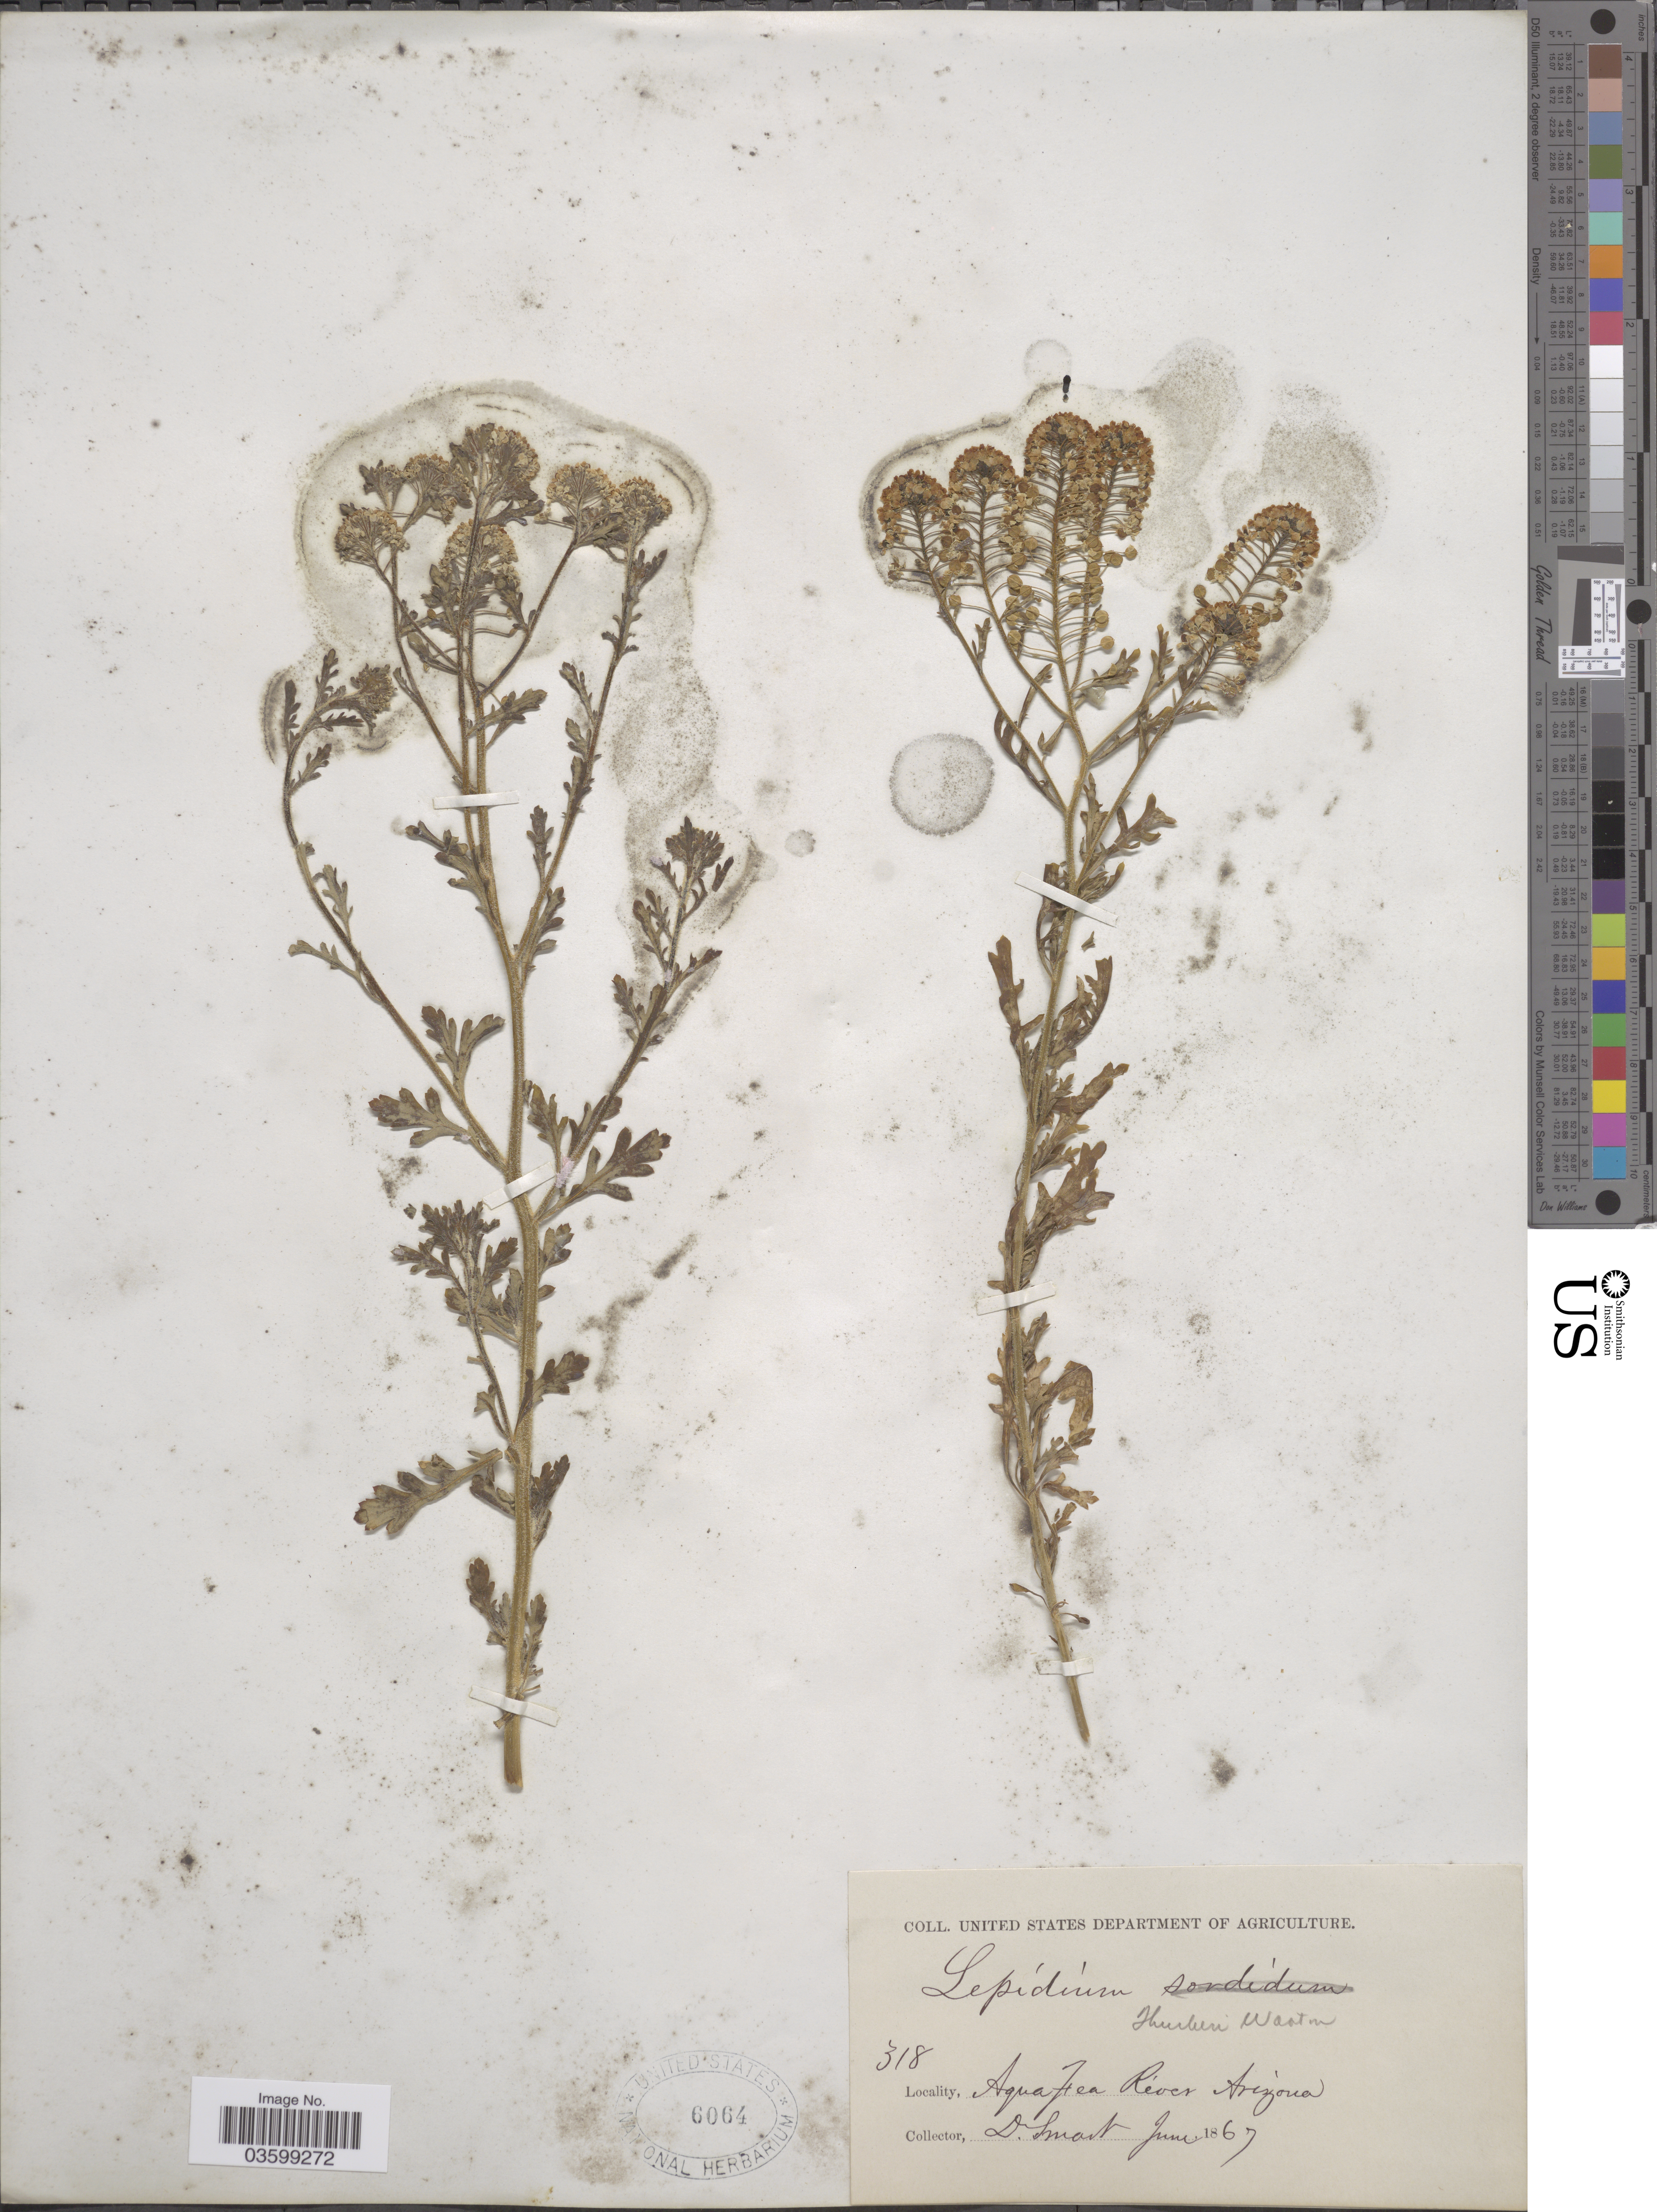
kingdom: Plantae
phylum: Tracheophyta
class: Magnoliopsida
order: Brassicales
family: Brassicaceae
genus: Lepidium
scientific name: Lepidium thurberi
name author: Wooton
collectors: -. Smart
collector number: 318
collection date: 1867-06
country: United States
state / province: Arizona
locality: Agua Fria River.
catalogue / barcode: US 6064